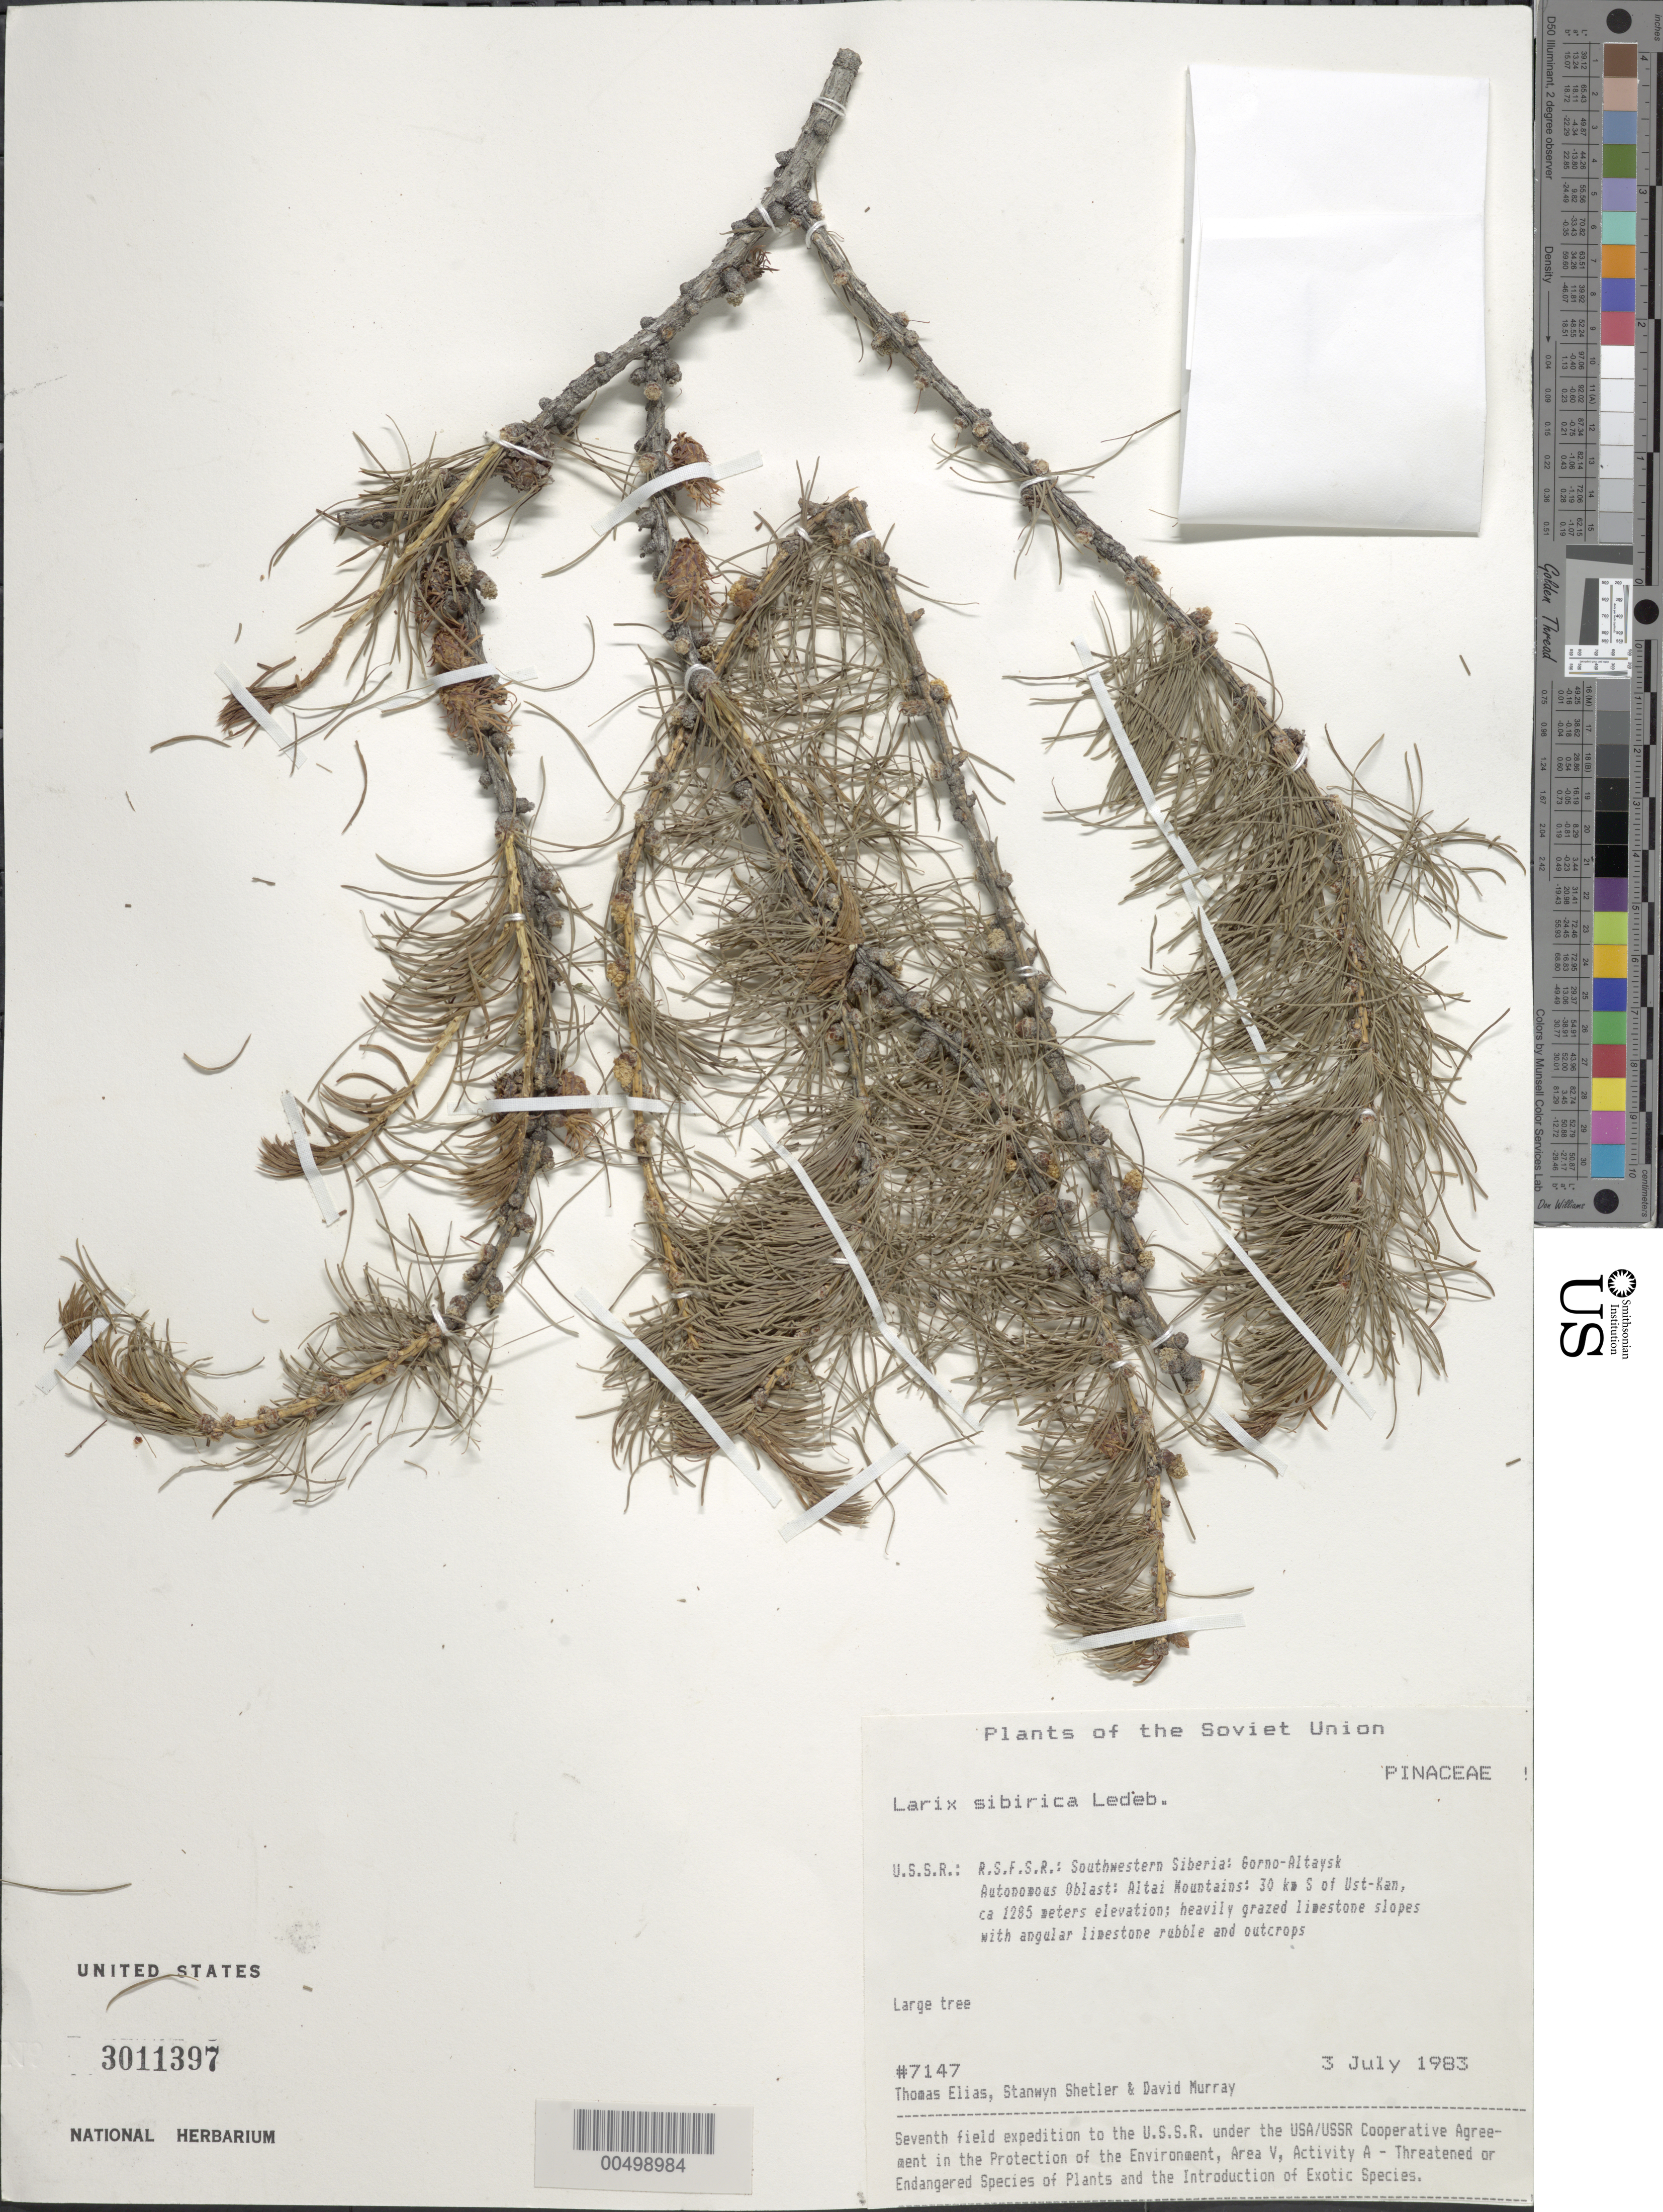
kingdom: Plantae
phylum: Tracheophyta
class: Pinopsida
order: Pinales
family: Pinaceae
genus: Larix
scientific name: Larix sibirica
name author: Ledeb.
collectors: T. Elias, S. Shetler & D. F. Murray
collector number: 7147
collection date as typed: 03 Jul 1983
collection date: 1983-07-03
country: Russian Federation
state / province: Altai Republic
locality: Altai Mountains, 30 km S of Ust-Kan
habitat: heavily grazed limestone slopes with angular limestone rubble and outcrops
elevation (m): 1285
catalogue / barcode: US 3011397